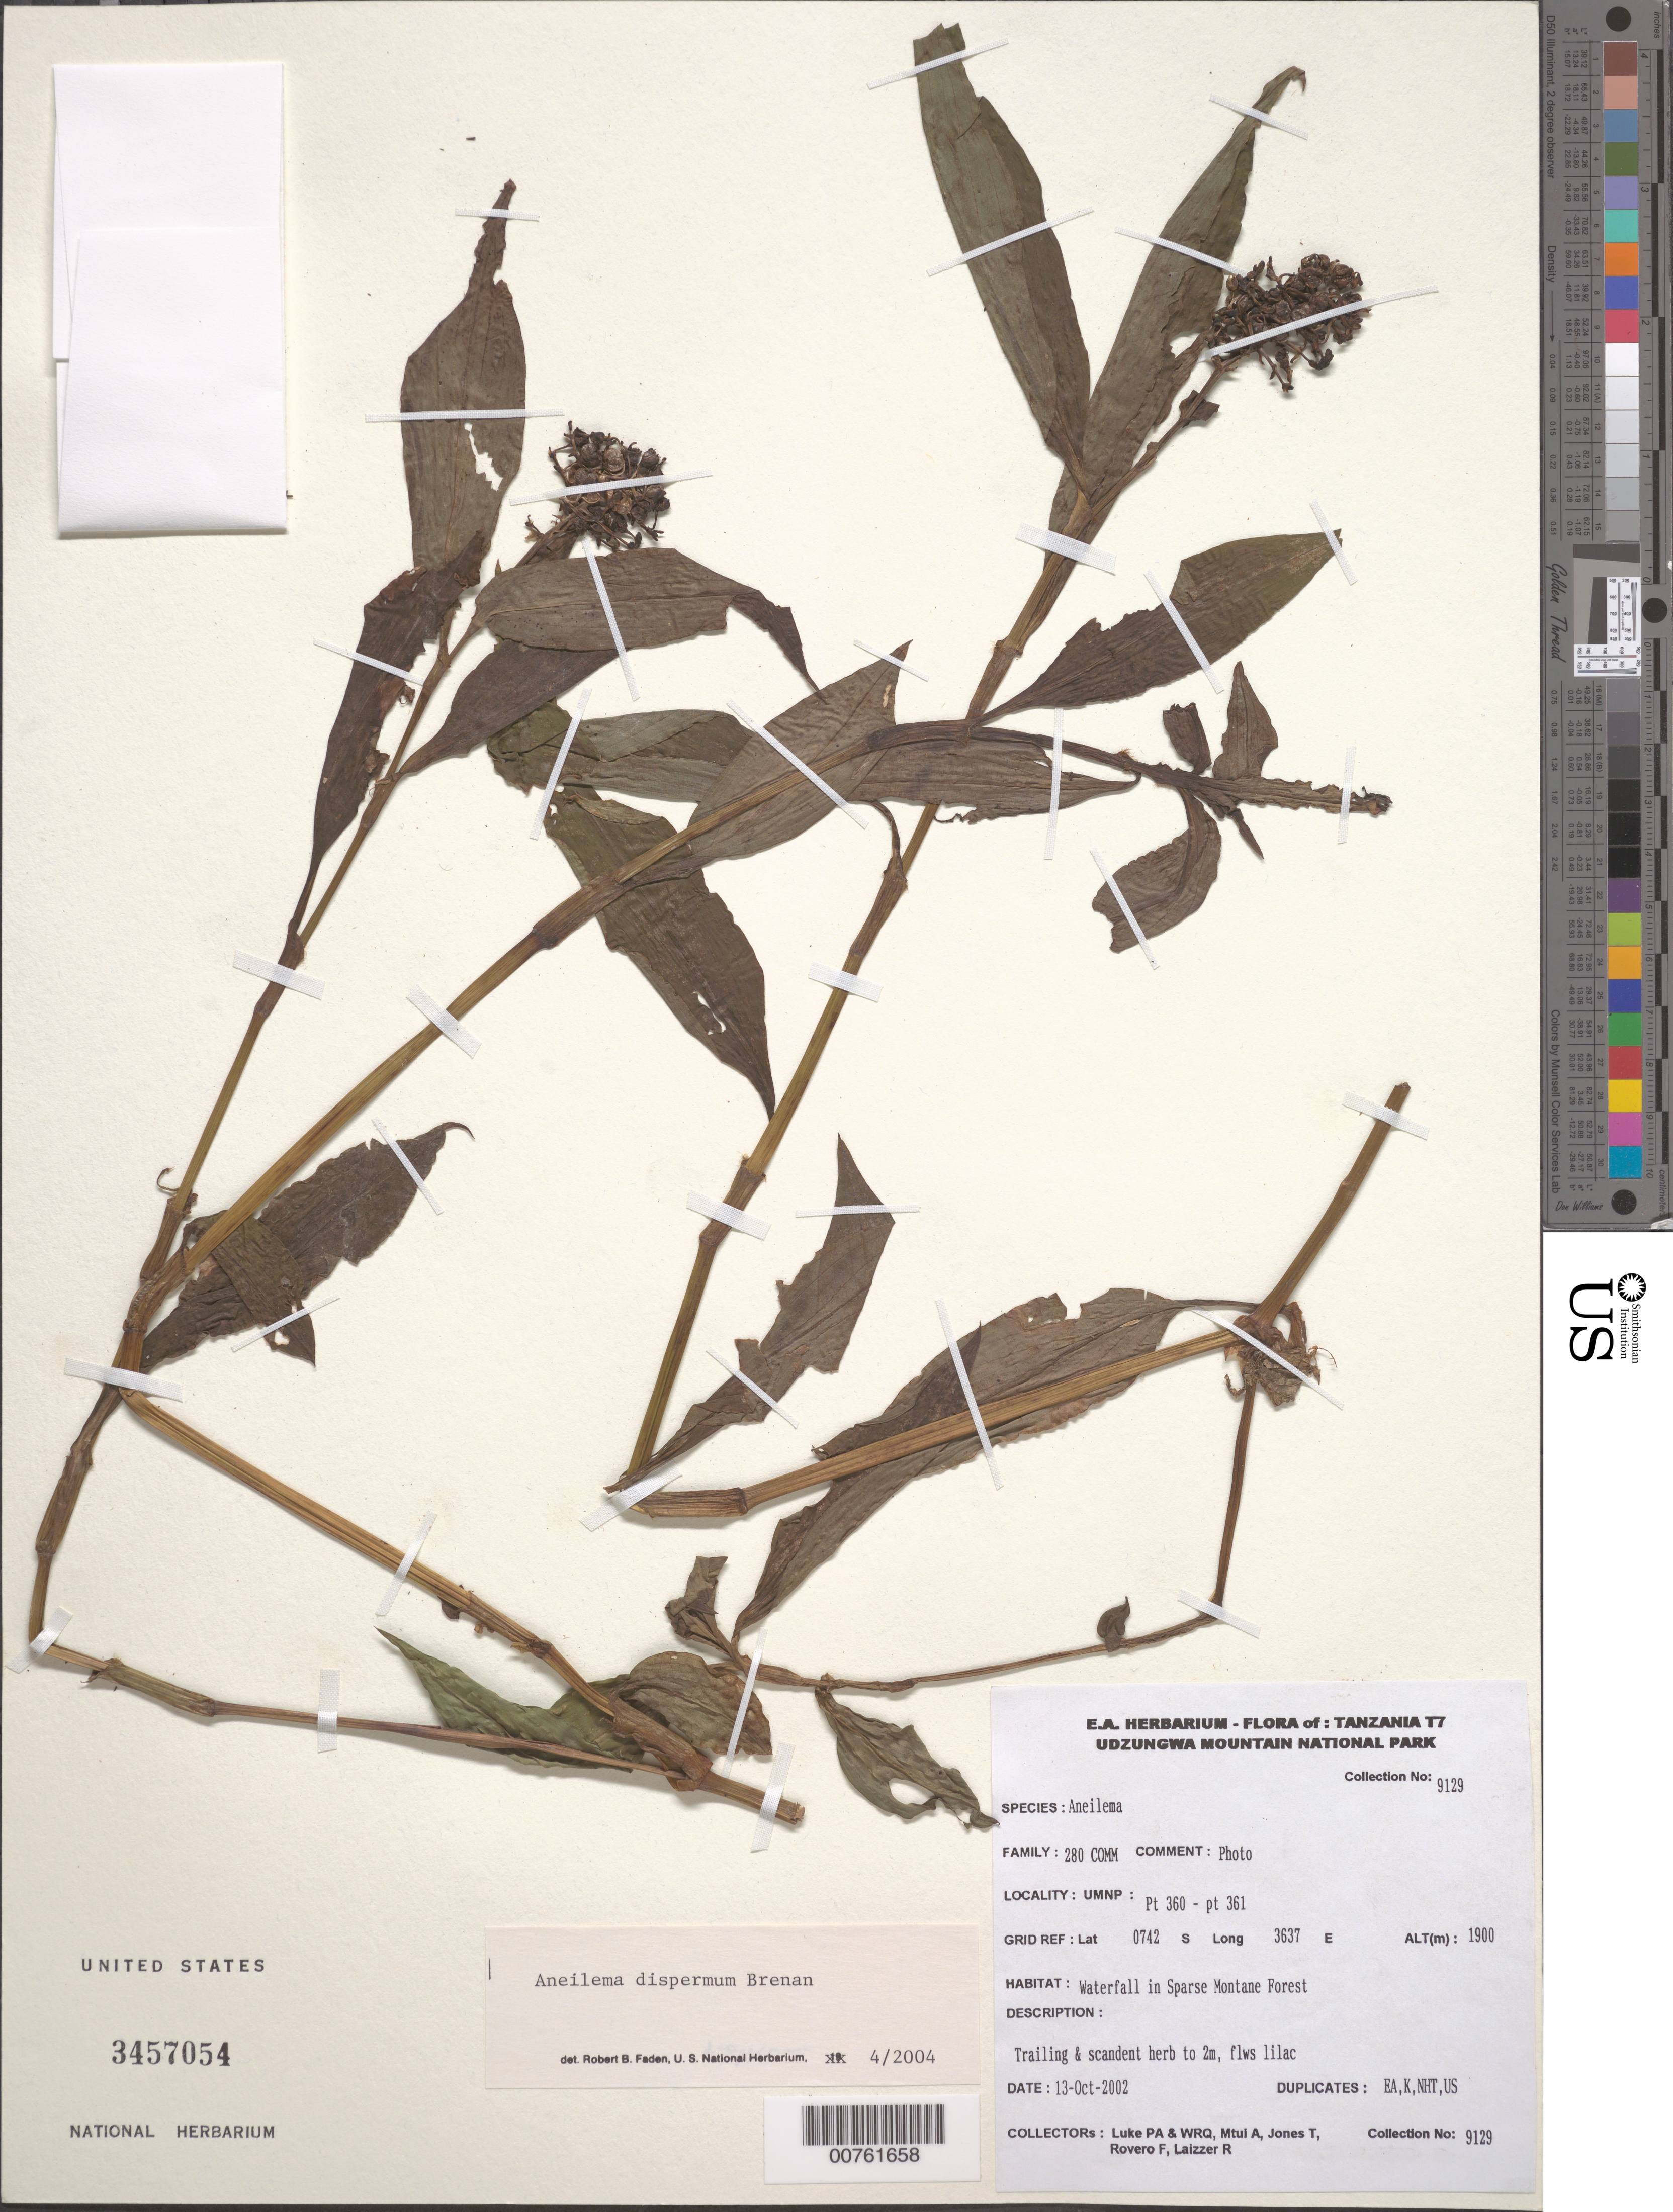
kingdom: Plantae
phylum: Tracheophyta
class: Liliopsida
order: Commelinales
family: Commelinaceae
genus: Aneilema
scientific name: Aneilema dispermum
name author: Brenan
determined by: Faden, Robert B., (US), Smithsonian Institution - National Museum of Natural History (UNITED STATES)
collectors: P. Luke, Q. Luke, A. Mtui, T. Jones, F. Rovero & R. Laizzer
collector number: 9129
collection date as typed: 13 Oct 2002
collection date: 2002-10-13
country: Tanzania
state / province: Iringa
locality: Udzungwa Mountain National Park; Pt 360 - pt 361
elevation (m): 1900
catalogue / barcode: US 3457054